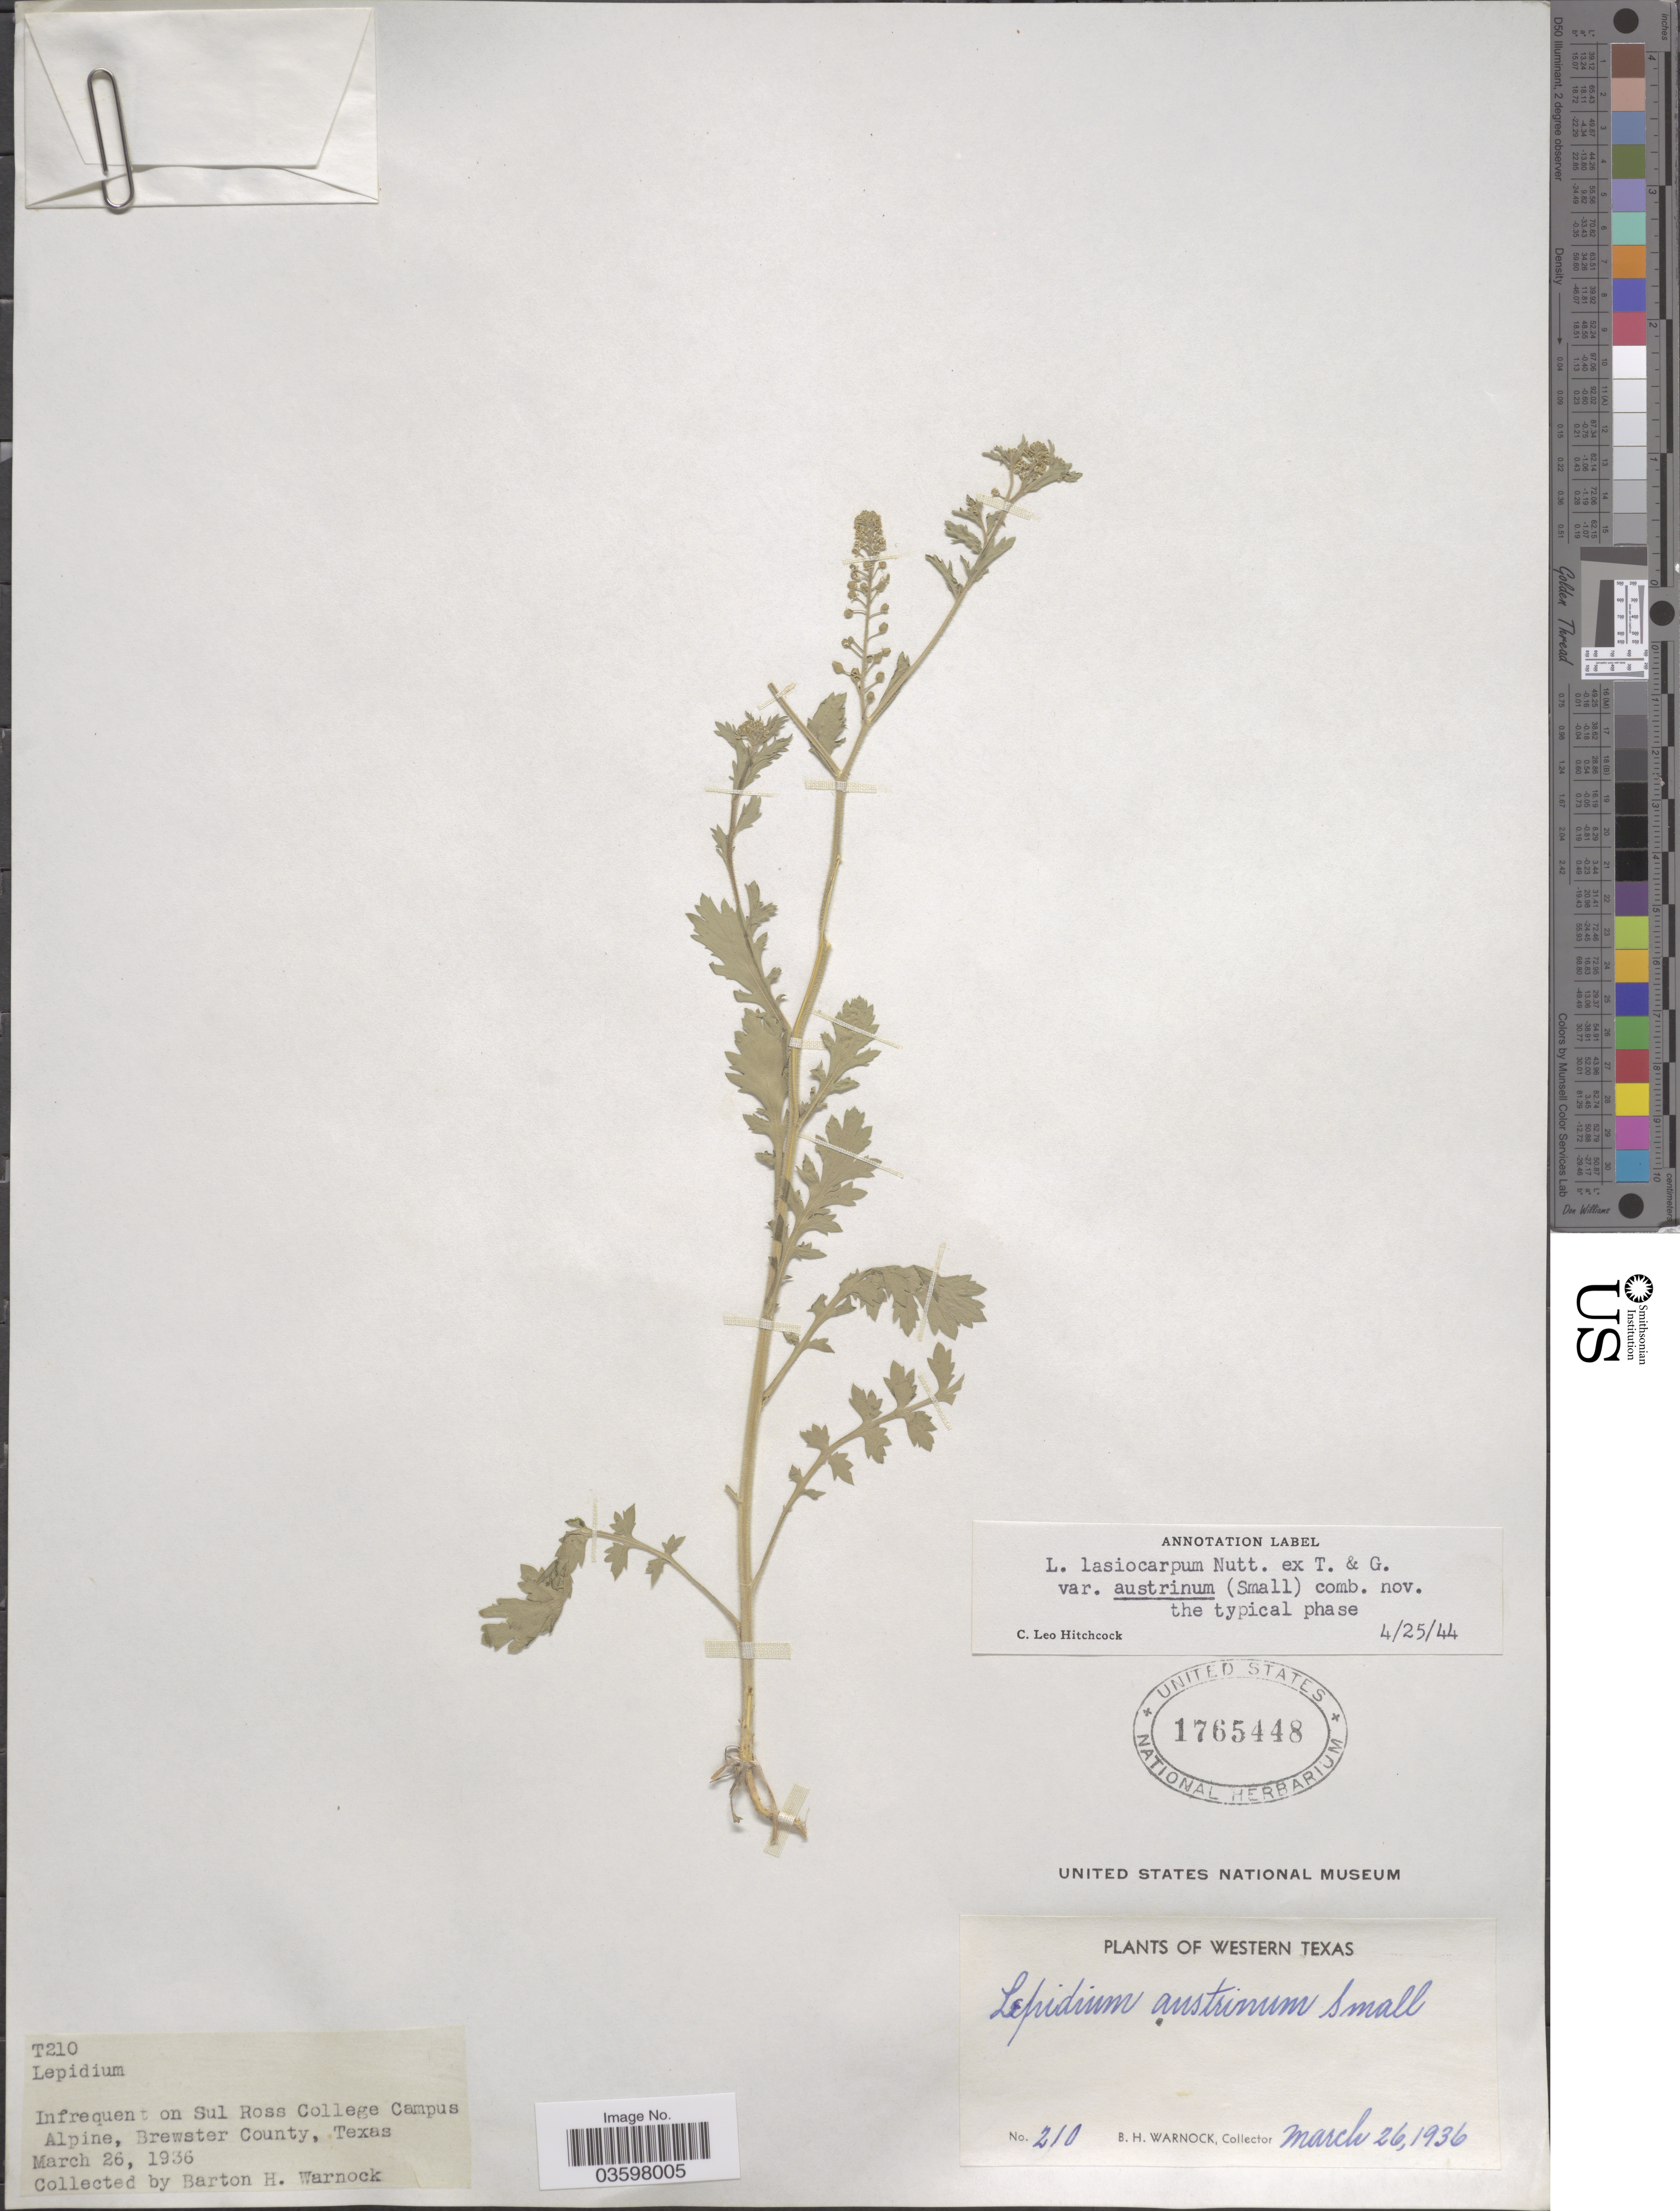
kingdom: Plantae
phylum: Tracheophyta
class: Magnoliopsida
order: Brassicales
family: Brassicaceae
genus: Lepidium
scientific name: Lepidium austrinum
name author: Small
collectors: B. H. Warnock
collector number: T210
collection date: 1936-03-26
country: United States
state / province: Texas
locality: Western Texas. On Sul Ross College Campus Alpine, Brewster County.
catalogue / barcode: US 1765448